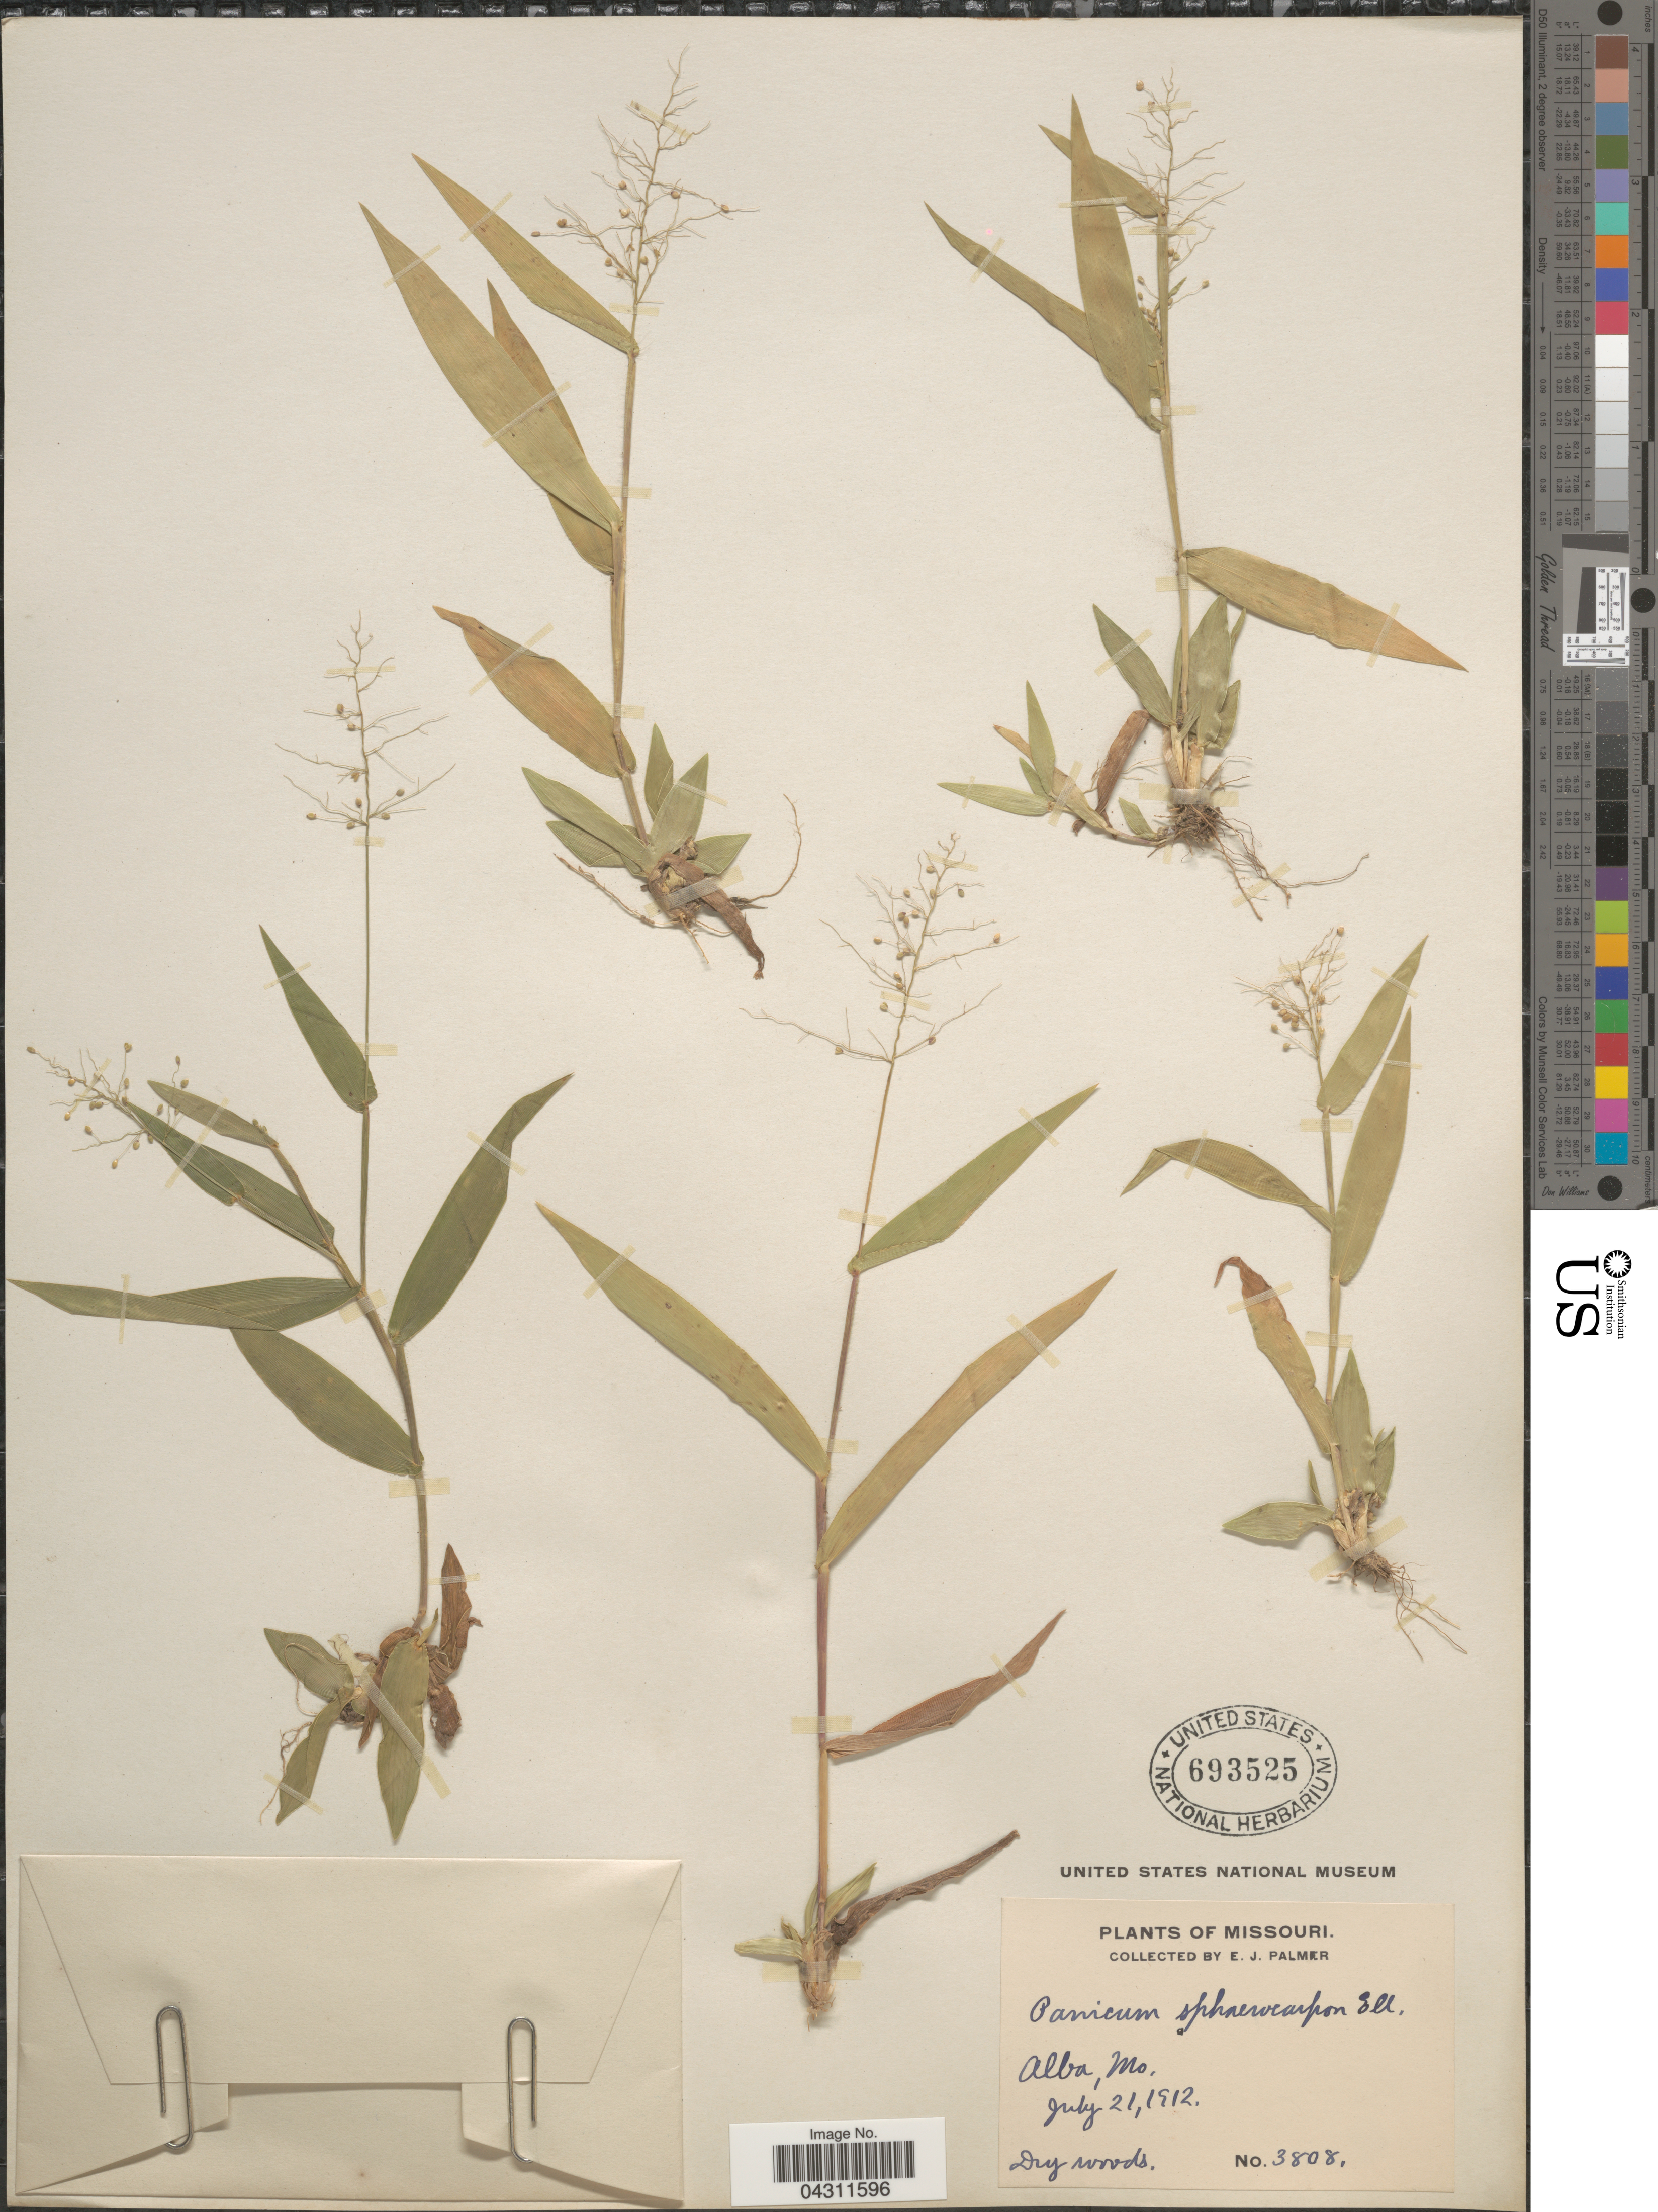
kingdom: Plantae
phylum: Tracheophyta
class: Liliopsida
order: Poales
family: Poaceae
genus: Dichanthelium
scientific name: Dichanthelium strigosum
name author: (Muhl. ex Elliott) Freckmann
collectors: E. J. Palmer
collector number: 3808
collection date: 1912-07-21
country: United States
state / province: Missouri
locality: Alba.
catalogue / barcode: US 693525